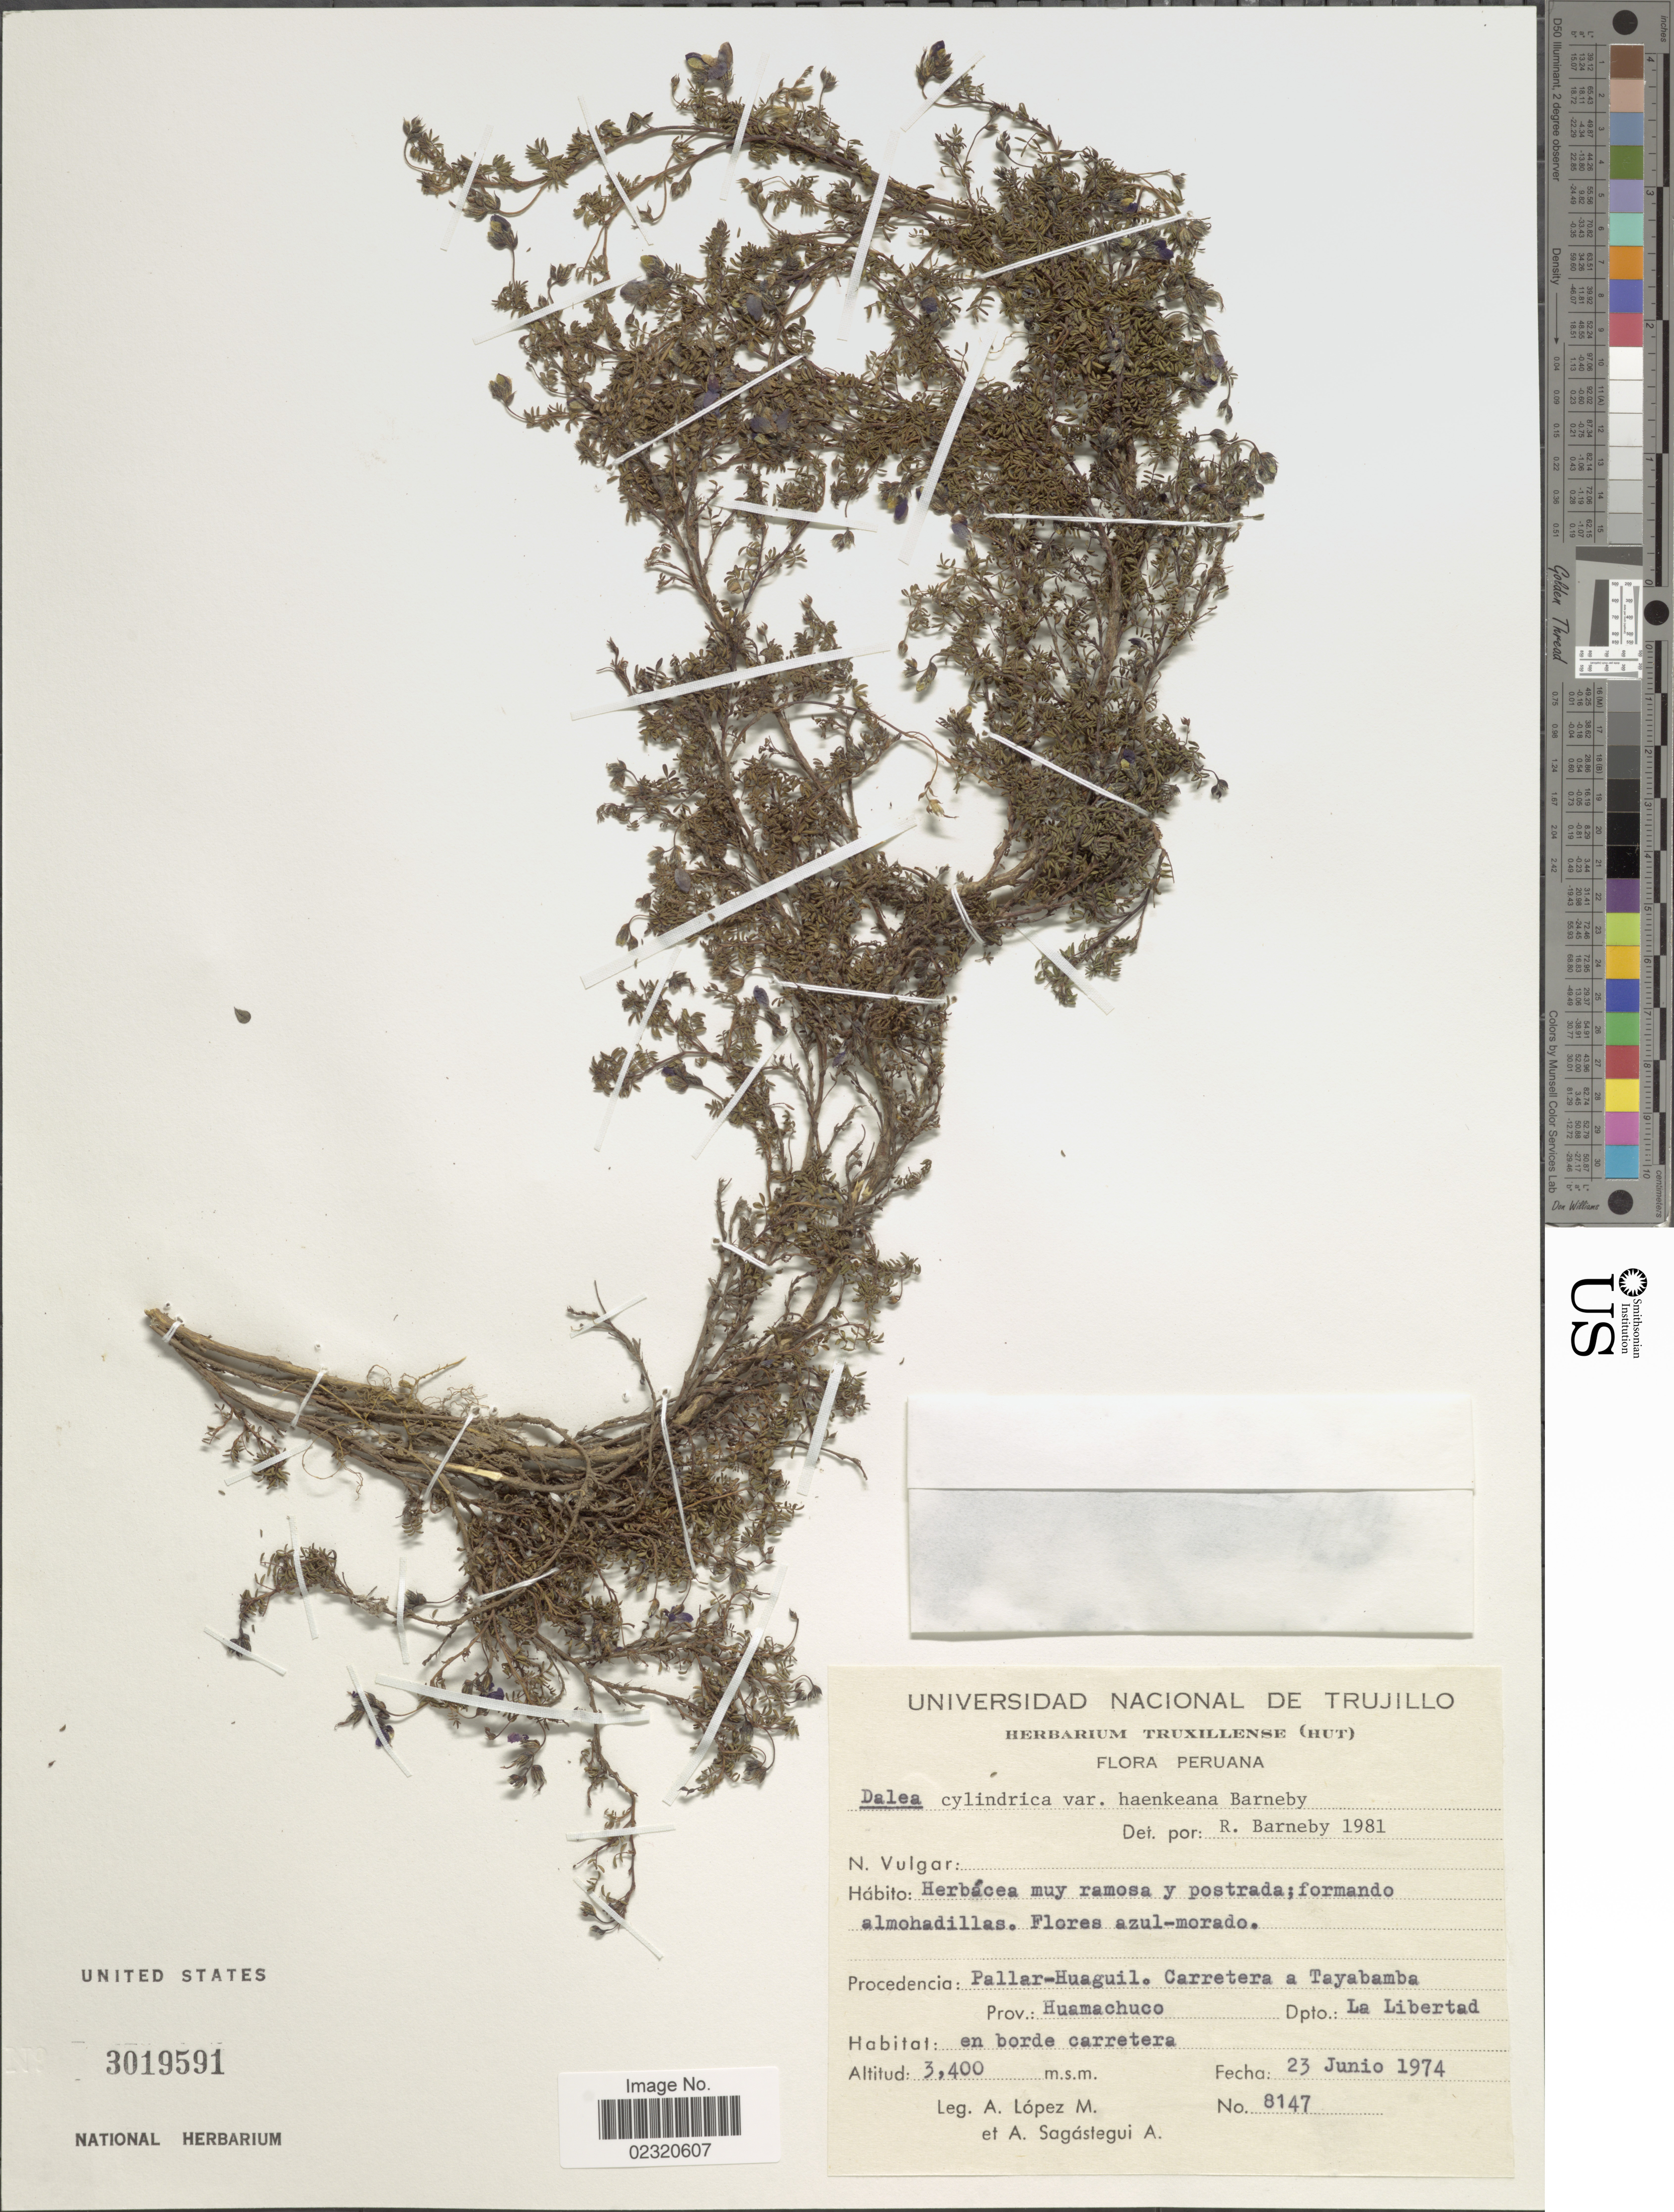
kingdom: Plantae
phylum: Tracheophyta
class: Magnoliopsida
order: Fabales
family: Fabaceae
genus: Dalea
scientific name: Dalea cylindrica var. haenkeana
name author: Barneby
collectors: A. López M. & A. Sagástegui A.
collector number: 8147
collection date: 1974-06-23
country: Peru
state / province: La Libertad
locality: Pallar-Huaguil. Carretera a Tayabamba, Prov. Huamachuco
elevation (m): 3400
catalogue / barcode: US 3019591